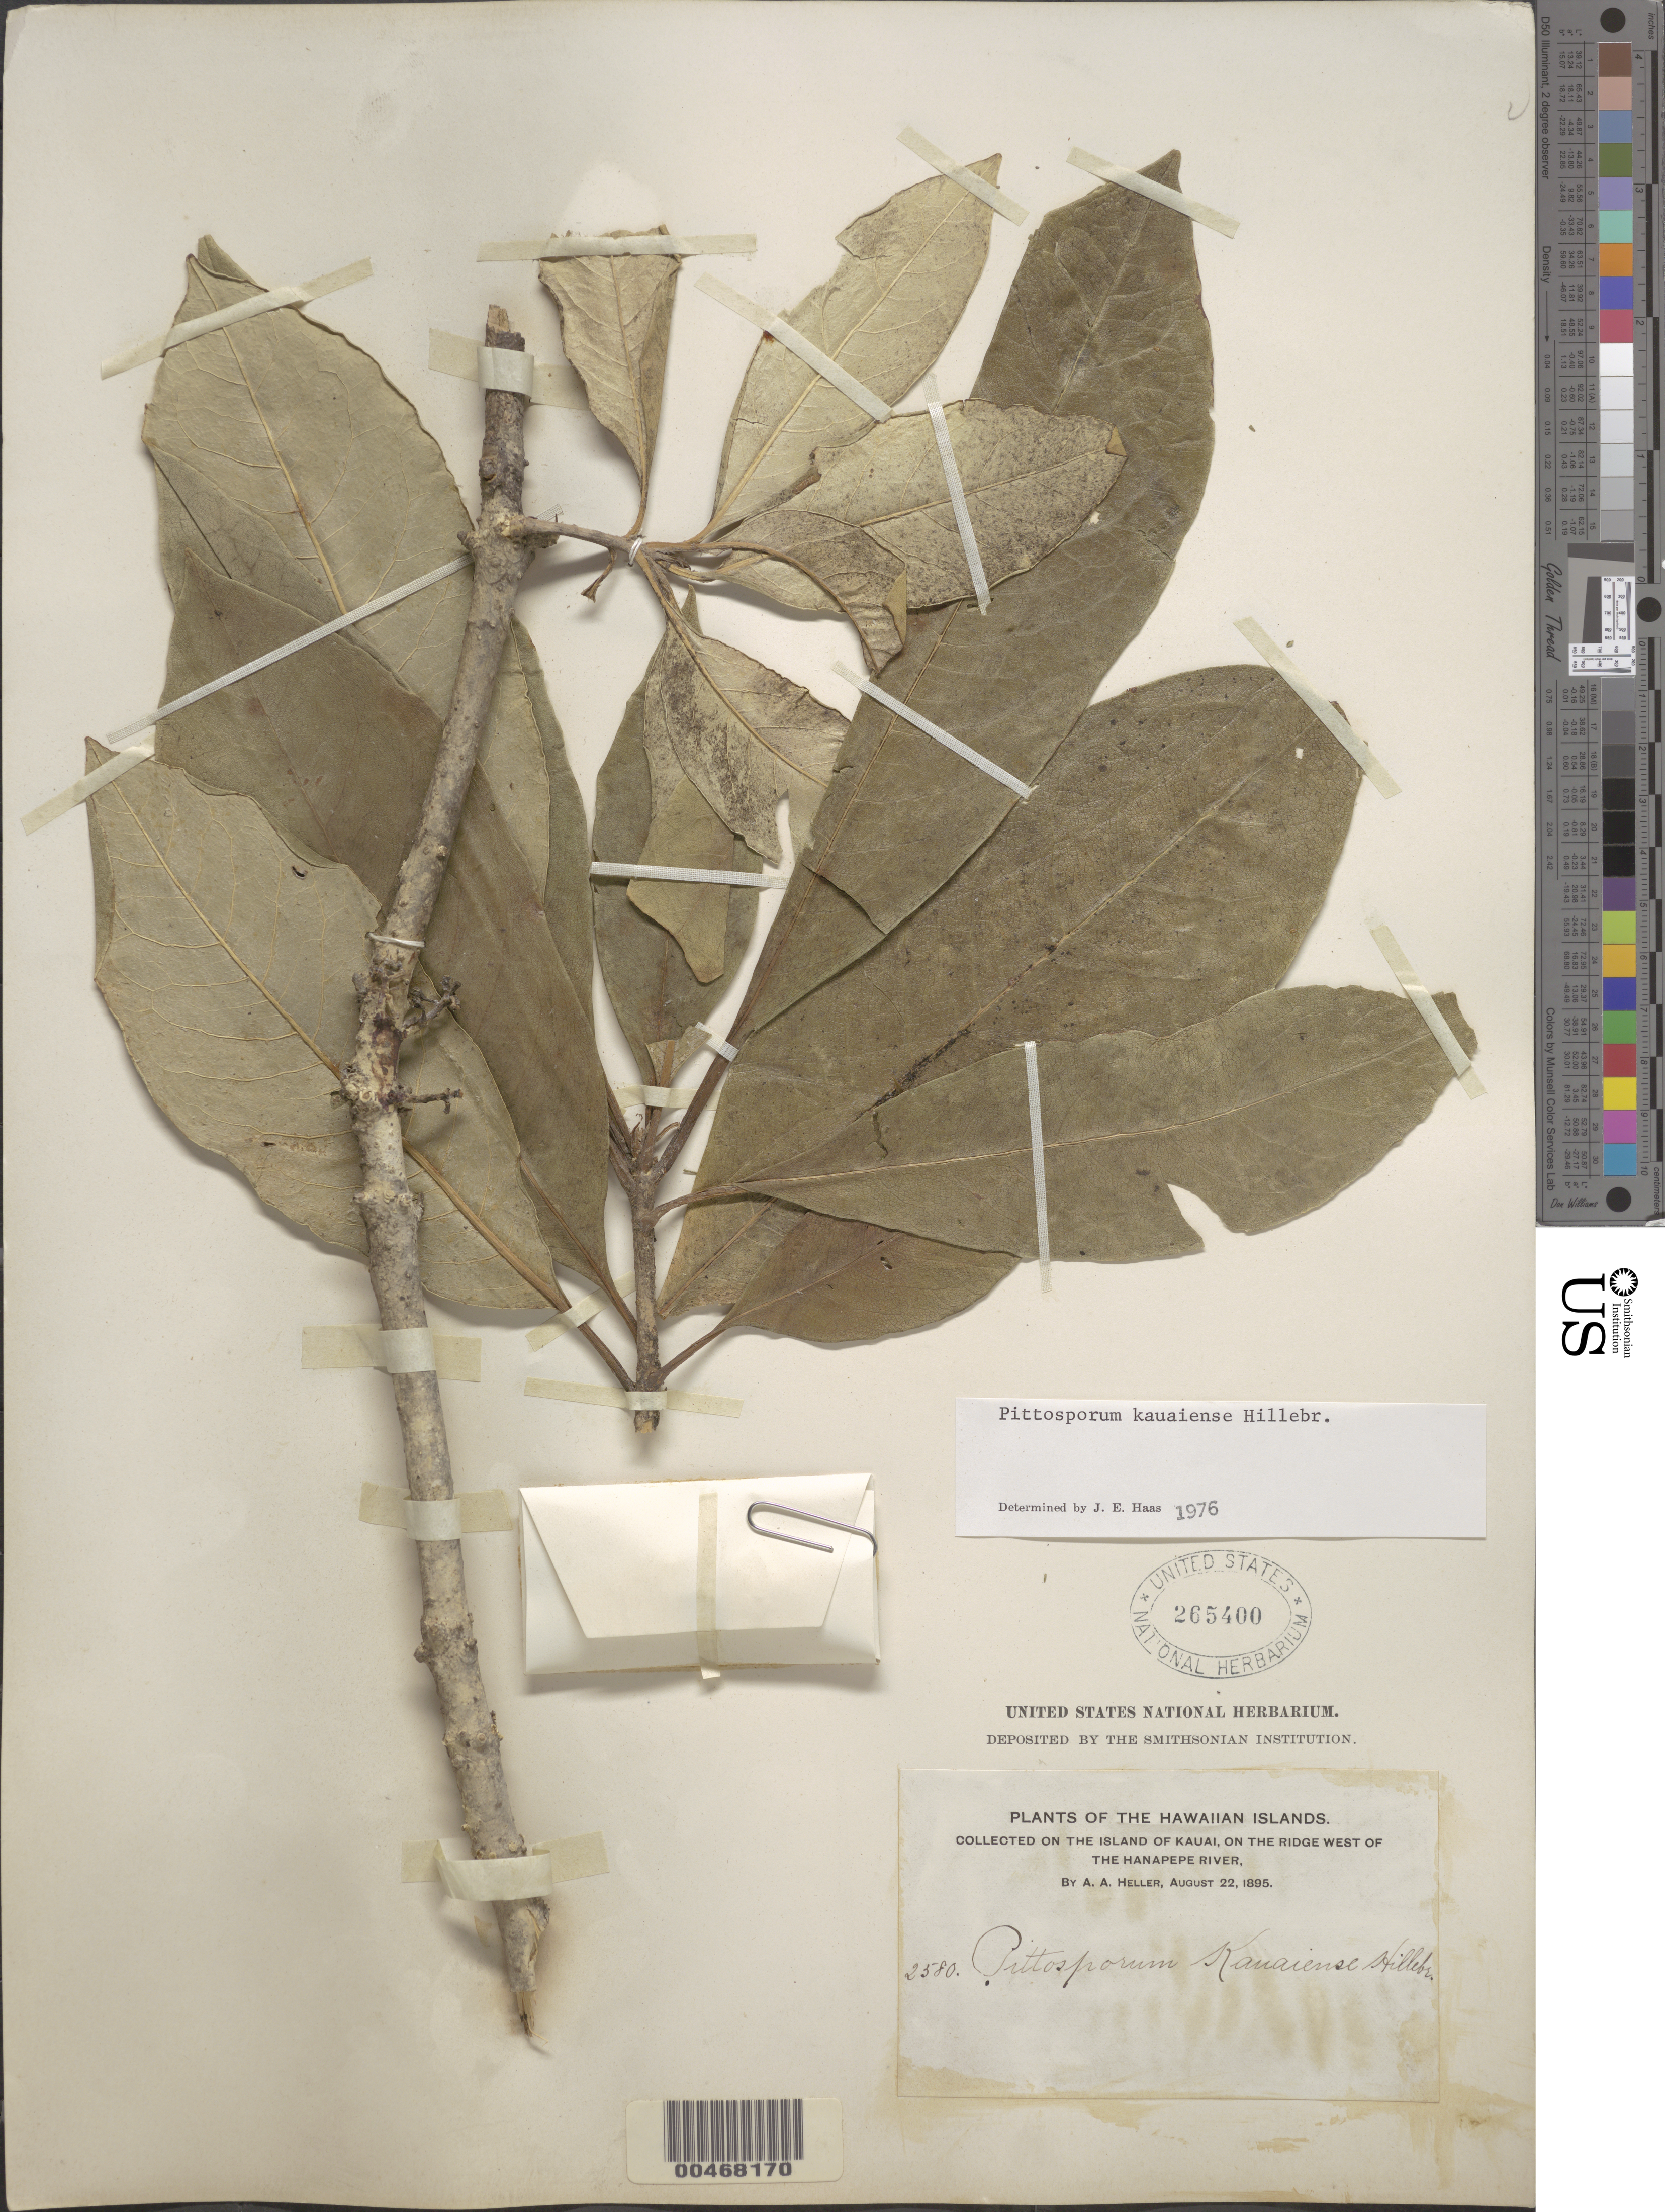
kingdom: Plantae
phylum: Tracheophyta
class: Magnoliopsida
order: Apiales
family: Pittosporaceae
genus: Pittosporum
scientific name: Pittosporum kauaiense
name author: Hillebr.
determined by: Haas, J. E.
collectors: A. A. Heller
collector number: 2580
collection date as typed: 22 Aug 1895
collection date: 1895-08-22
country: United States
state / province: Hawaii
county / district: Kauai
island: Kaua'i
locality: On the ridge west of the Hanapepe River.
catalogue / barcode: US 265400